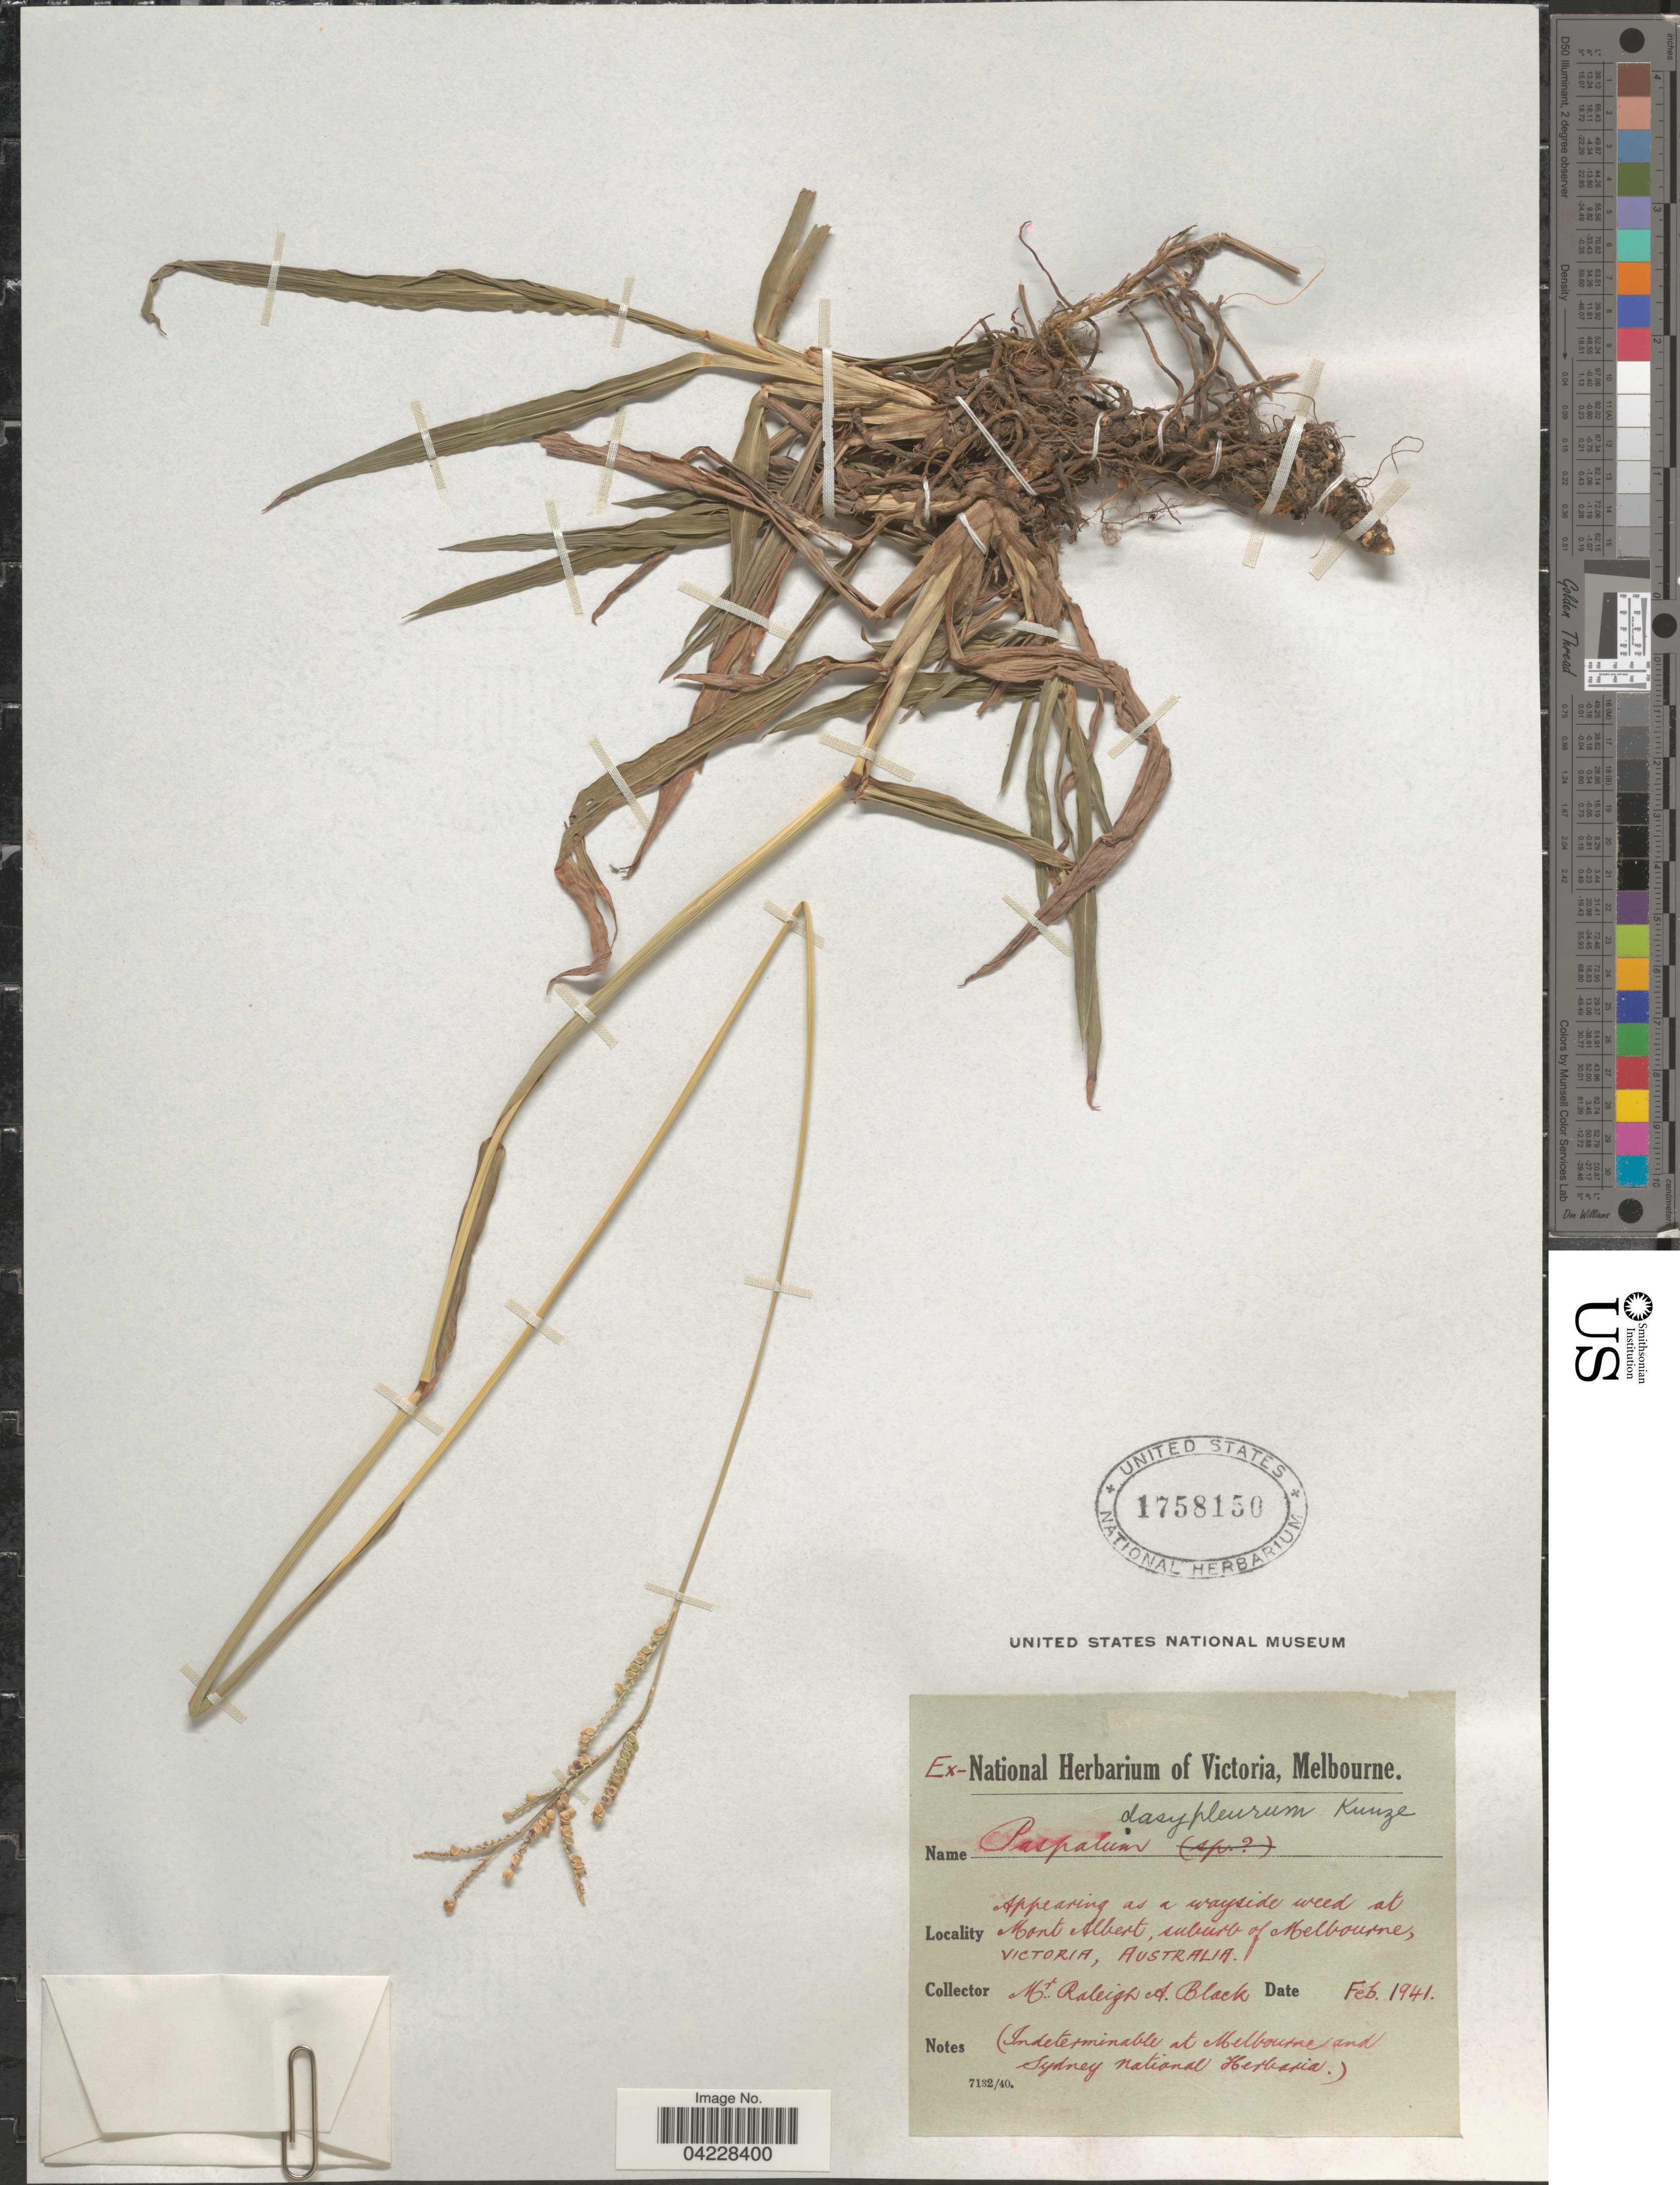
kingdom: Plantae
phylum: Tracheophyta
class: Liliopsida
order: Poales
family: Poaceae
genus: Paspalum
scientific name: Paspalum dasypleurum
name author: Kunze ex Desv. in Gay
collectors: R. A. Black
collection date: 1941-02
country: Australia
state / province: Victoria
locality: Mont Albert, suburb of Melbourne, Victoria.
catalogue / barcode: US 1758150